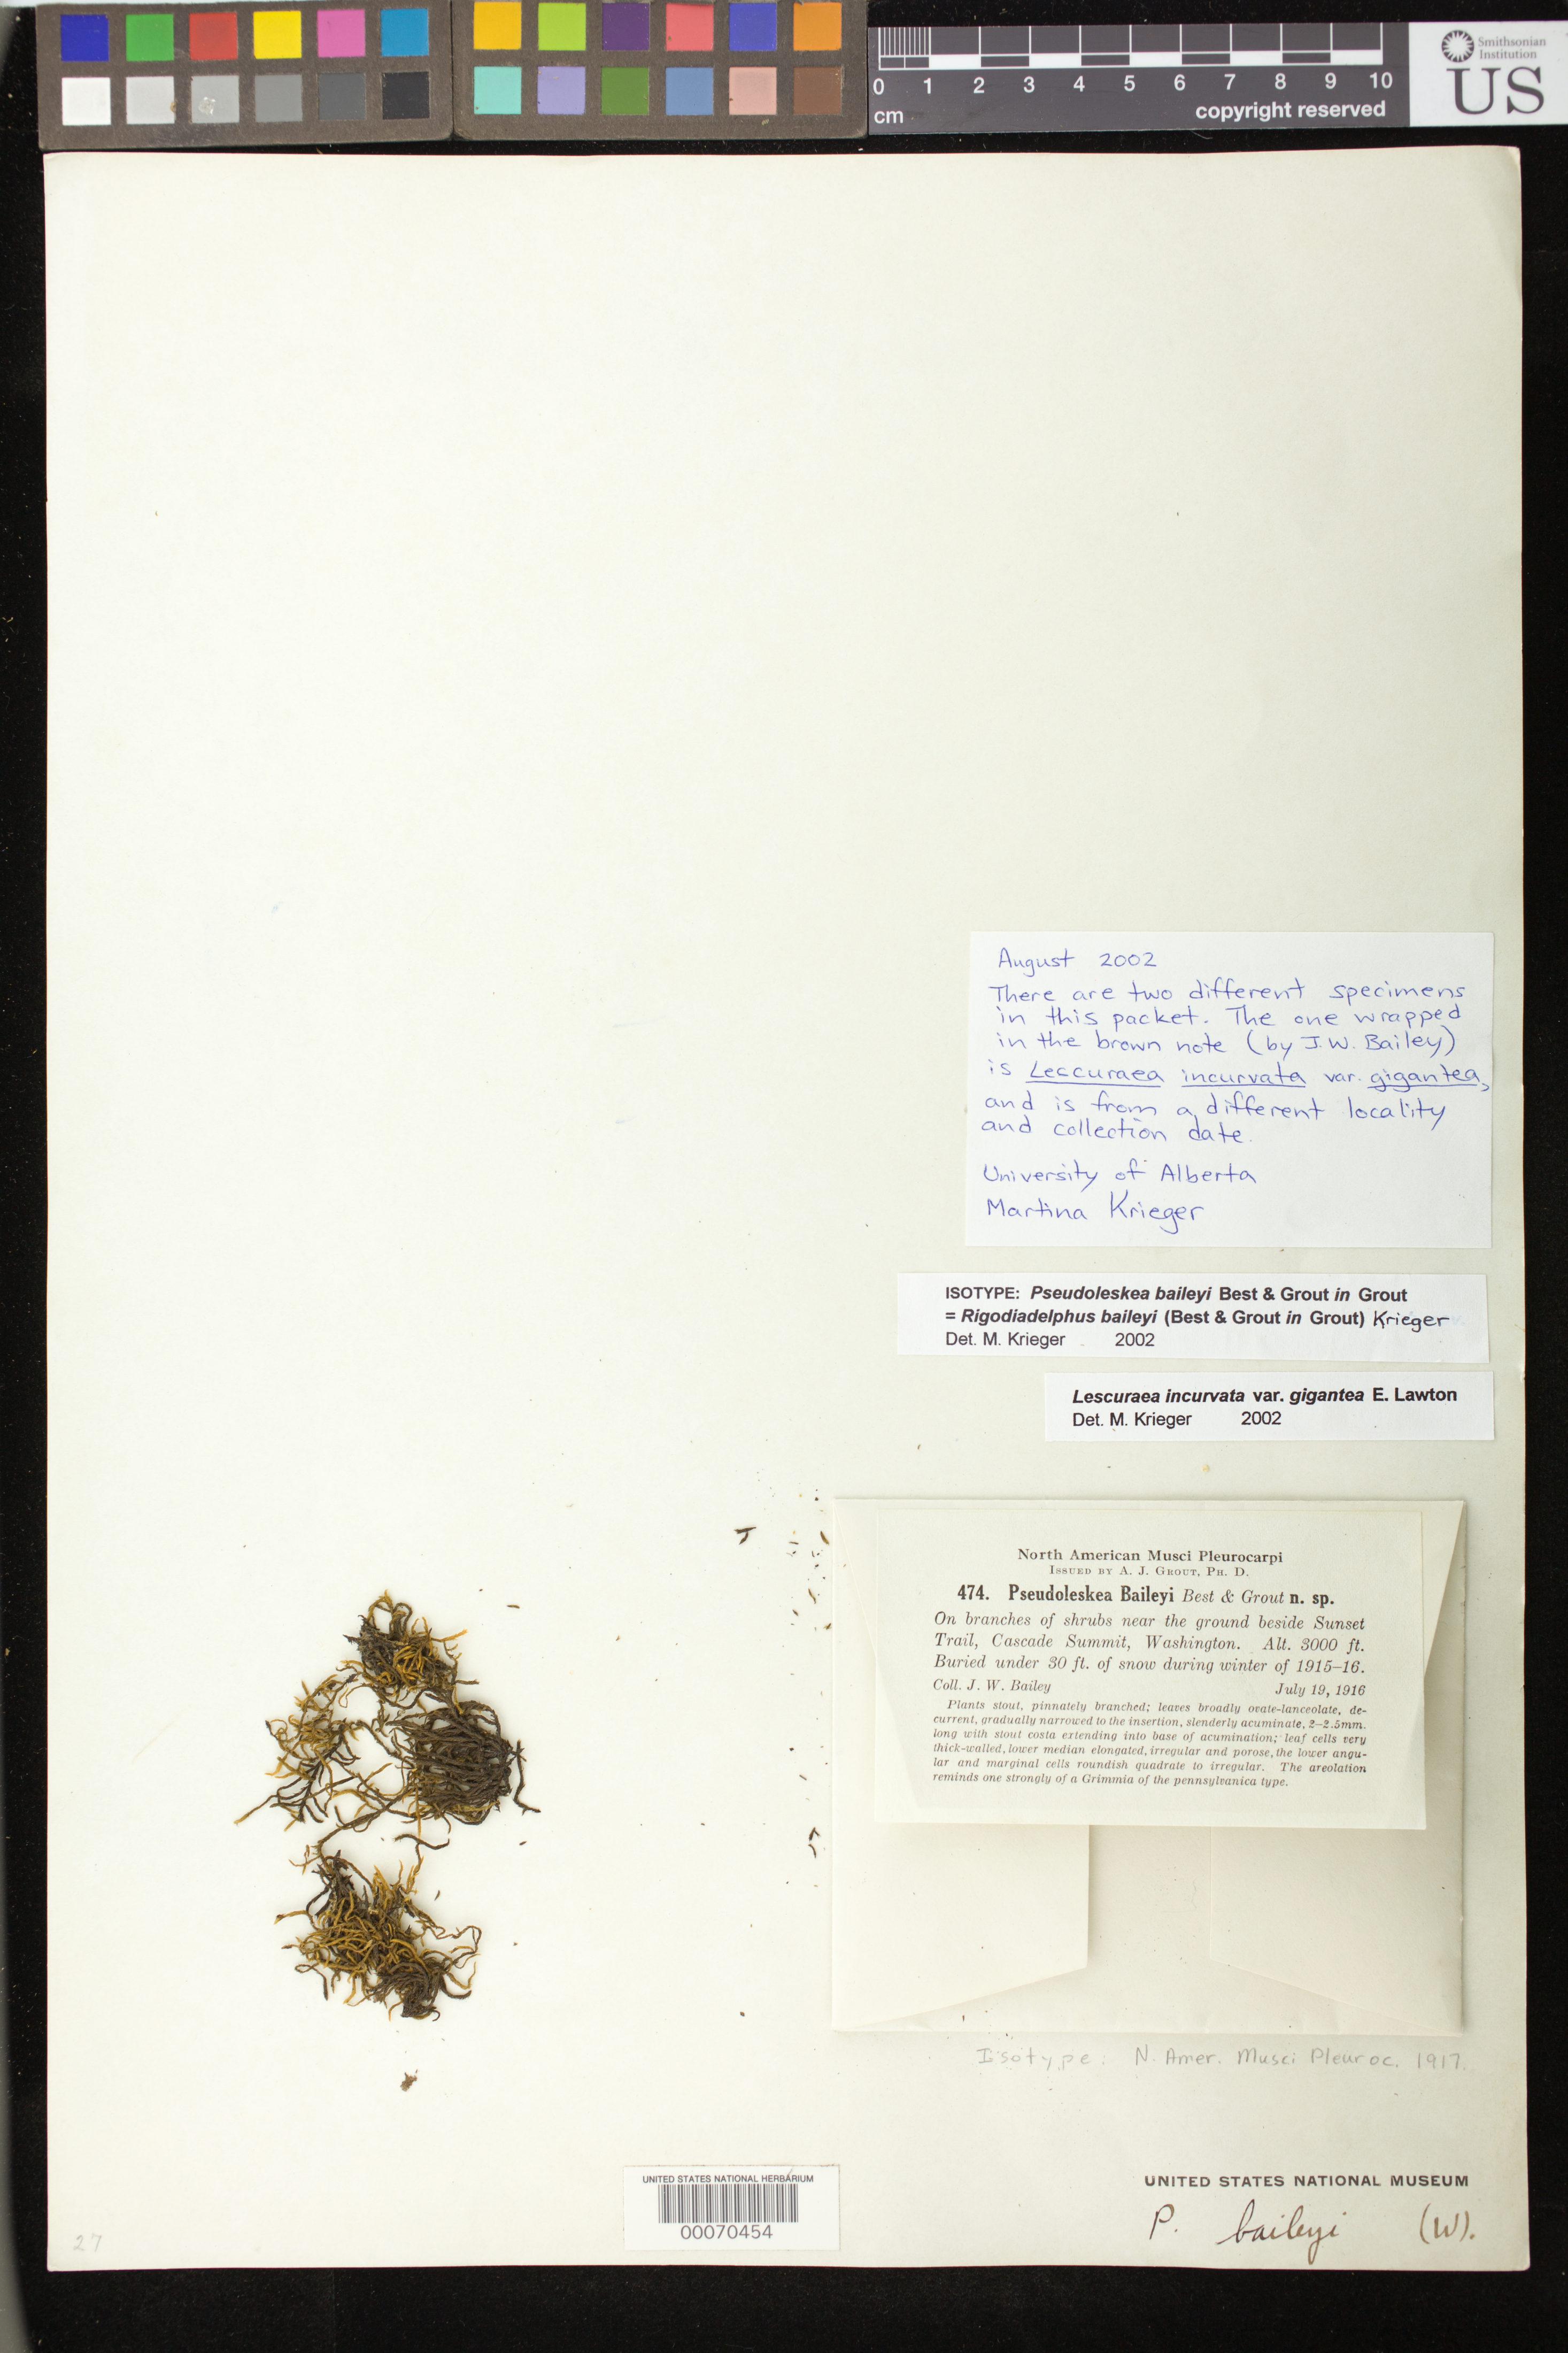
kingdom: Plantae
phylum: Bryophyta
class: Bryopsida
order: Hypnales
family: Pseudoleskeaceae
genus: Pseudoleskea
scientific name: Pseudoleskea baileyi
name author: Best & Grout in Grout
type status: Isotype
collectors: J. W. Bailey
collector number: N. Amer. Musci Pl. 474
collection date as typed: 19 Jul 1916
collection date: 1916-07-19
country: United States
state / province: Washington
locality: Cascade summit, Sunset Trail.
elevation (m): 914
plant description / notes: "There are 2 different specimens in this packet. The one wrapped in the brown note ( by J.W. Bailey) is Lescuraea incurvata var. gigantea and is from a different locality and collection date."